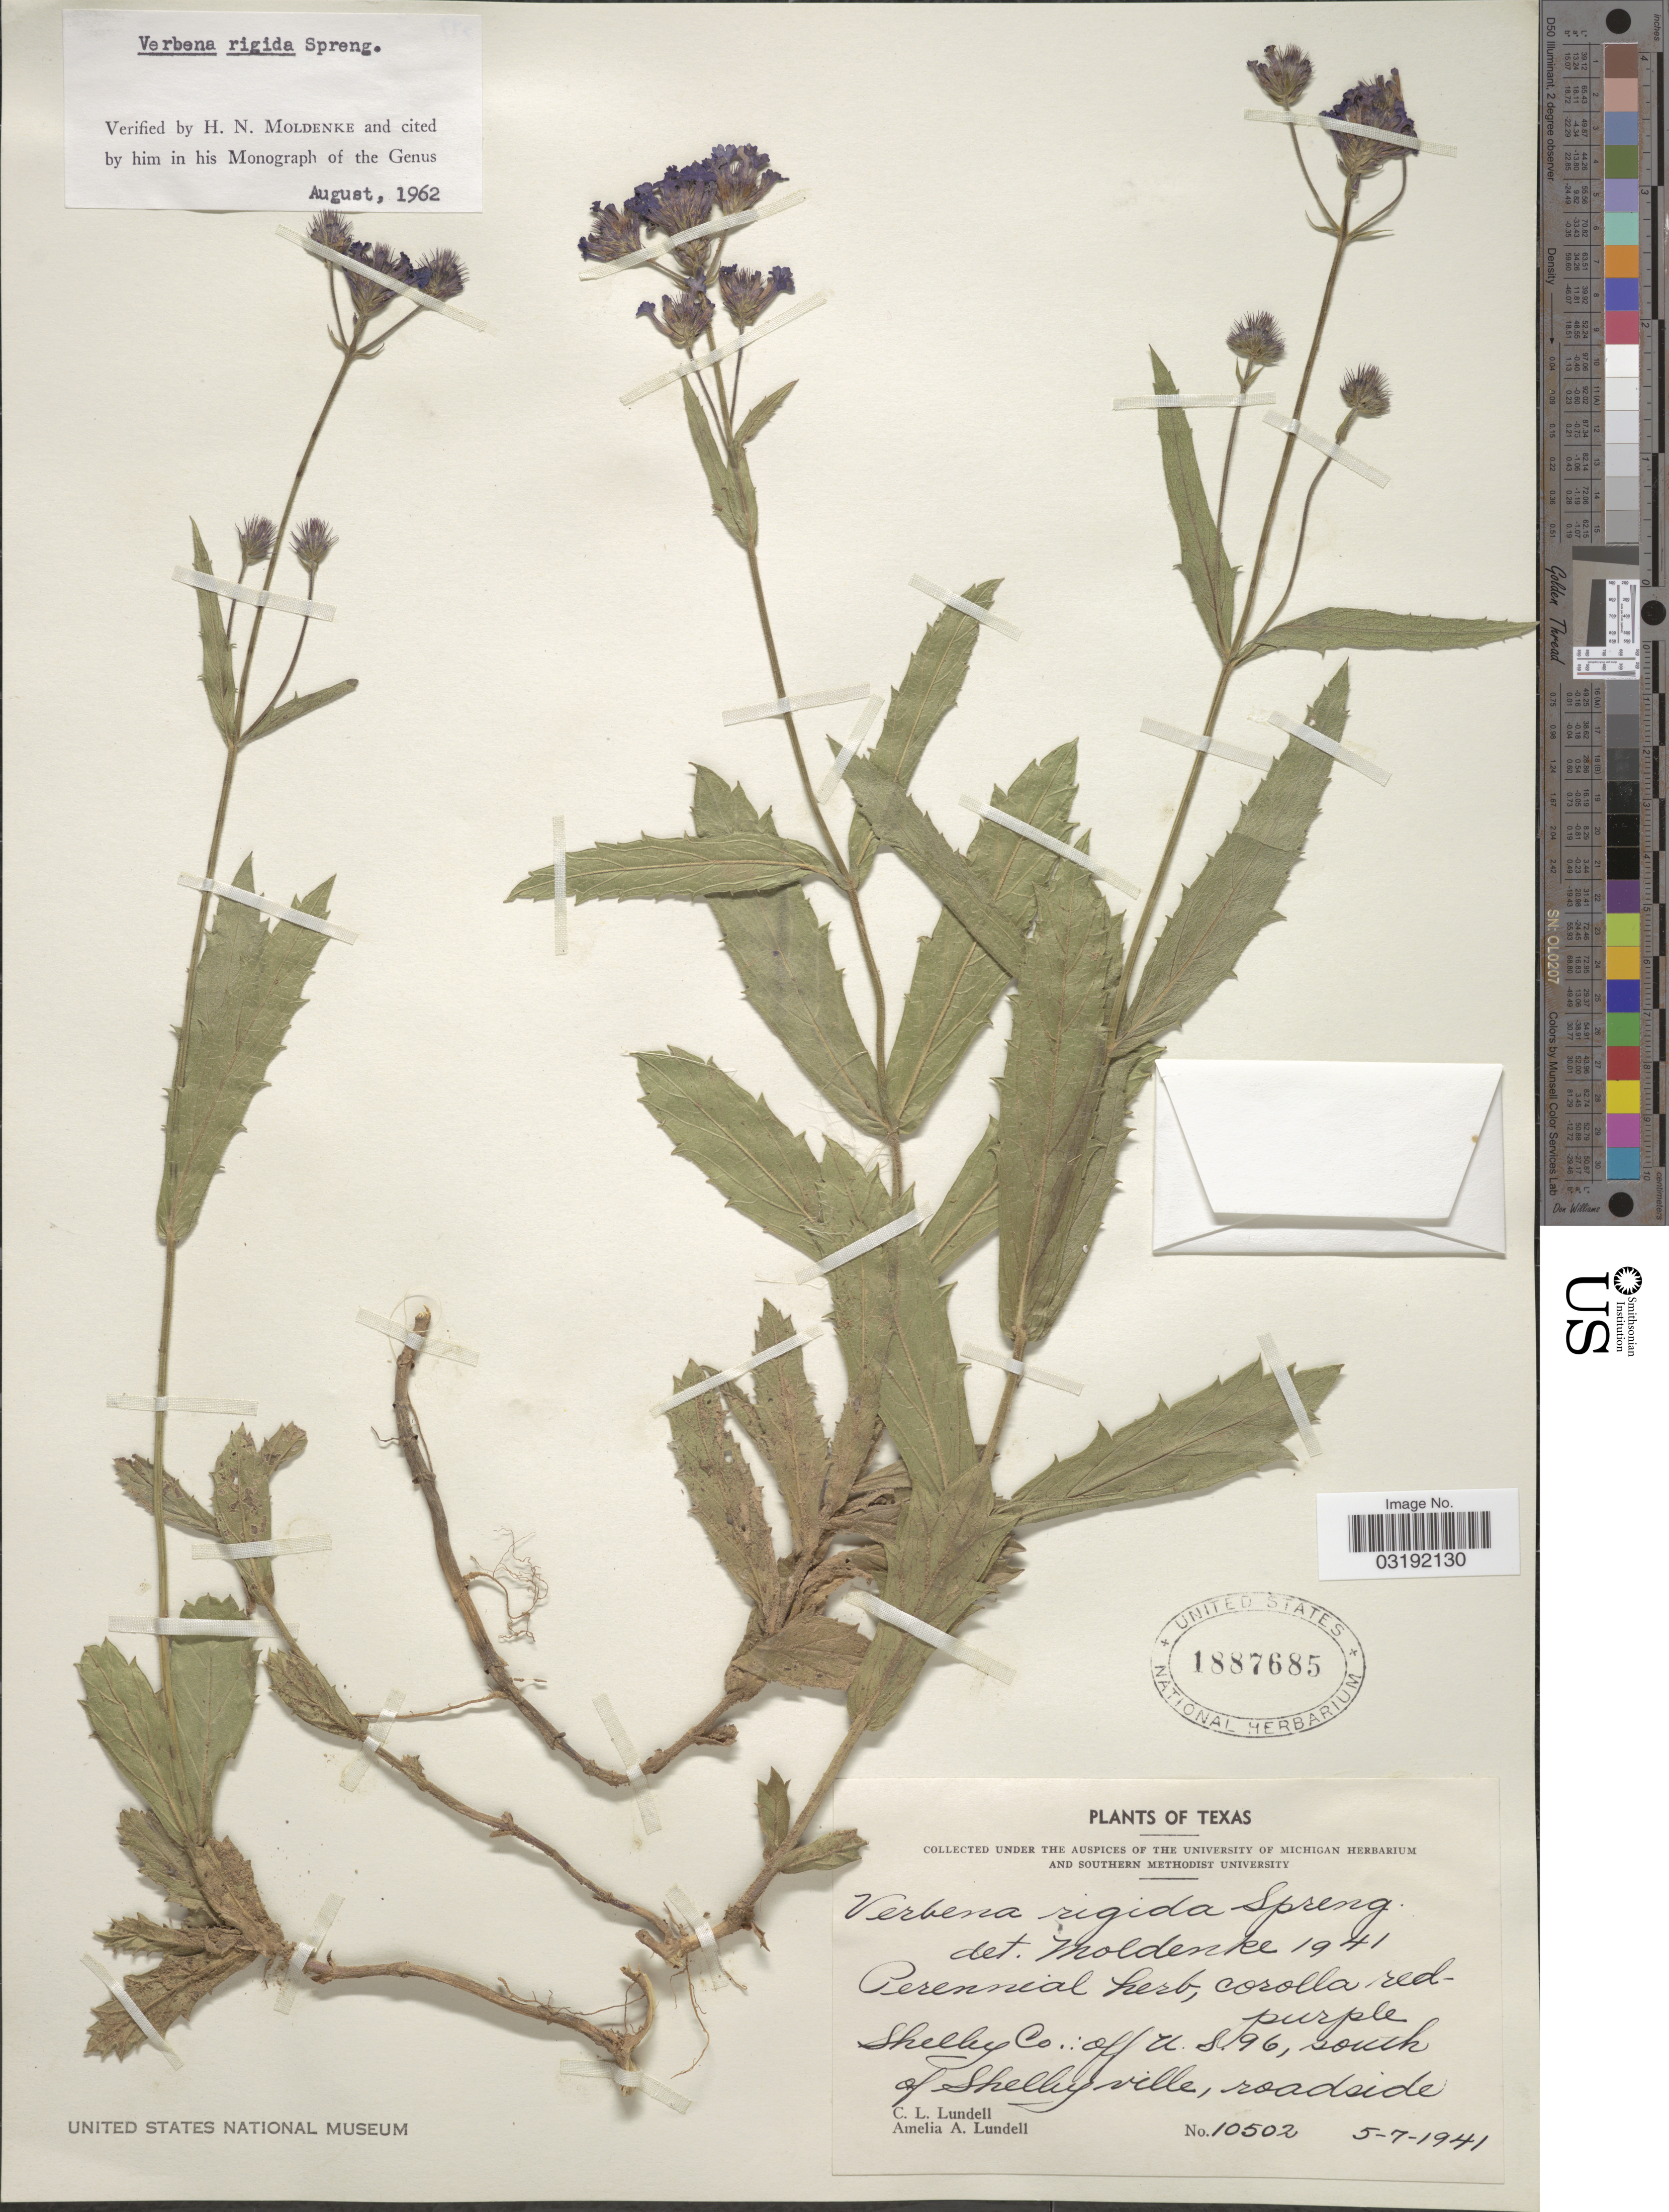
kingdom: Plantae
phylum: Tracheophyta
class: Magnoliopsida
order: Lamiales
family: Verbenaceae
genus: Verbena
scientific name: Verbena rigida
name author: Spreng.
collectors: C. L. Lundell & A. A. Lundell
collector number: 10502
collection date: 1941-05-07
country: United States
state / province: Texas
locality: Shelby Co.: off U.S. 96, south of Shelbyville, roadside.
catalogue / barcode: US 1887685